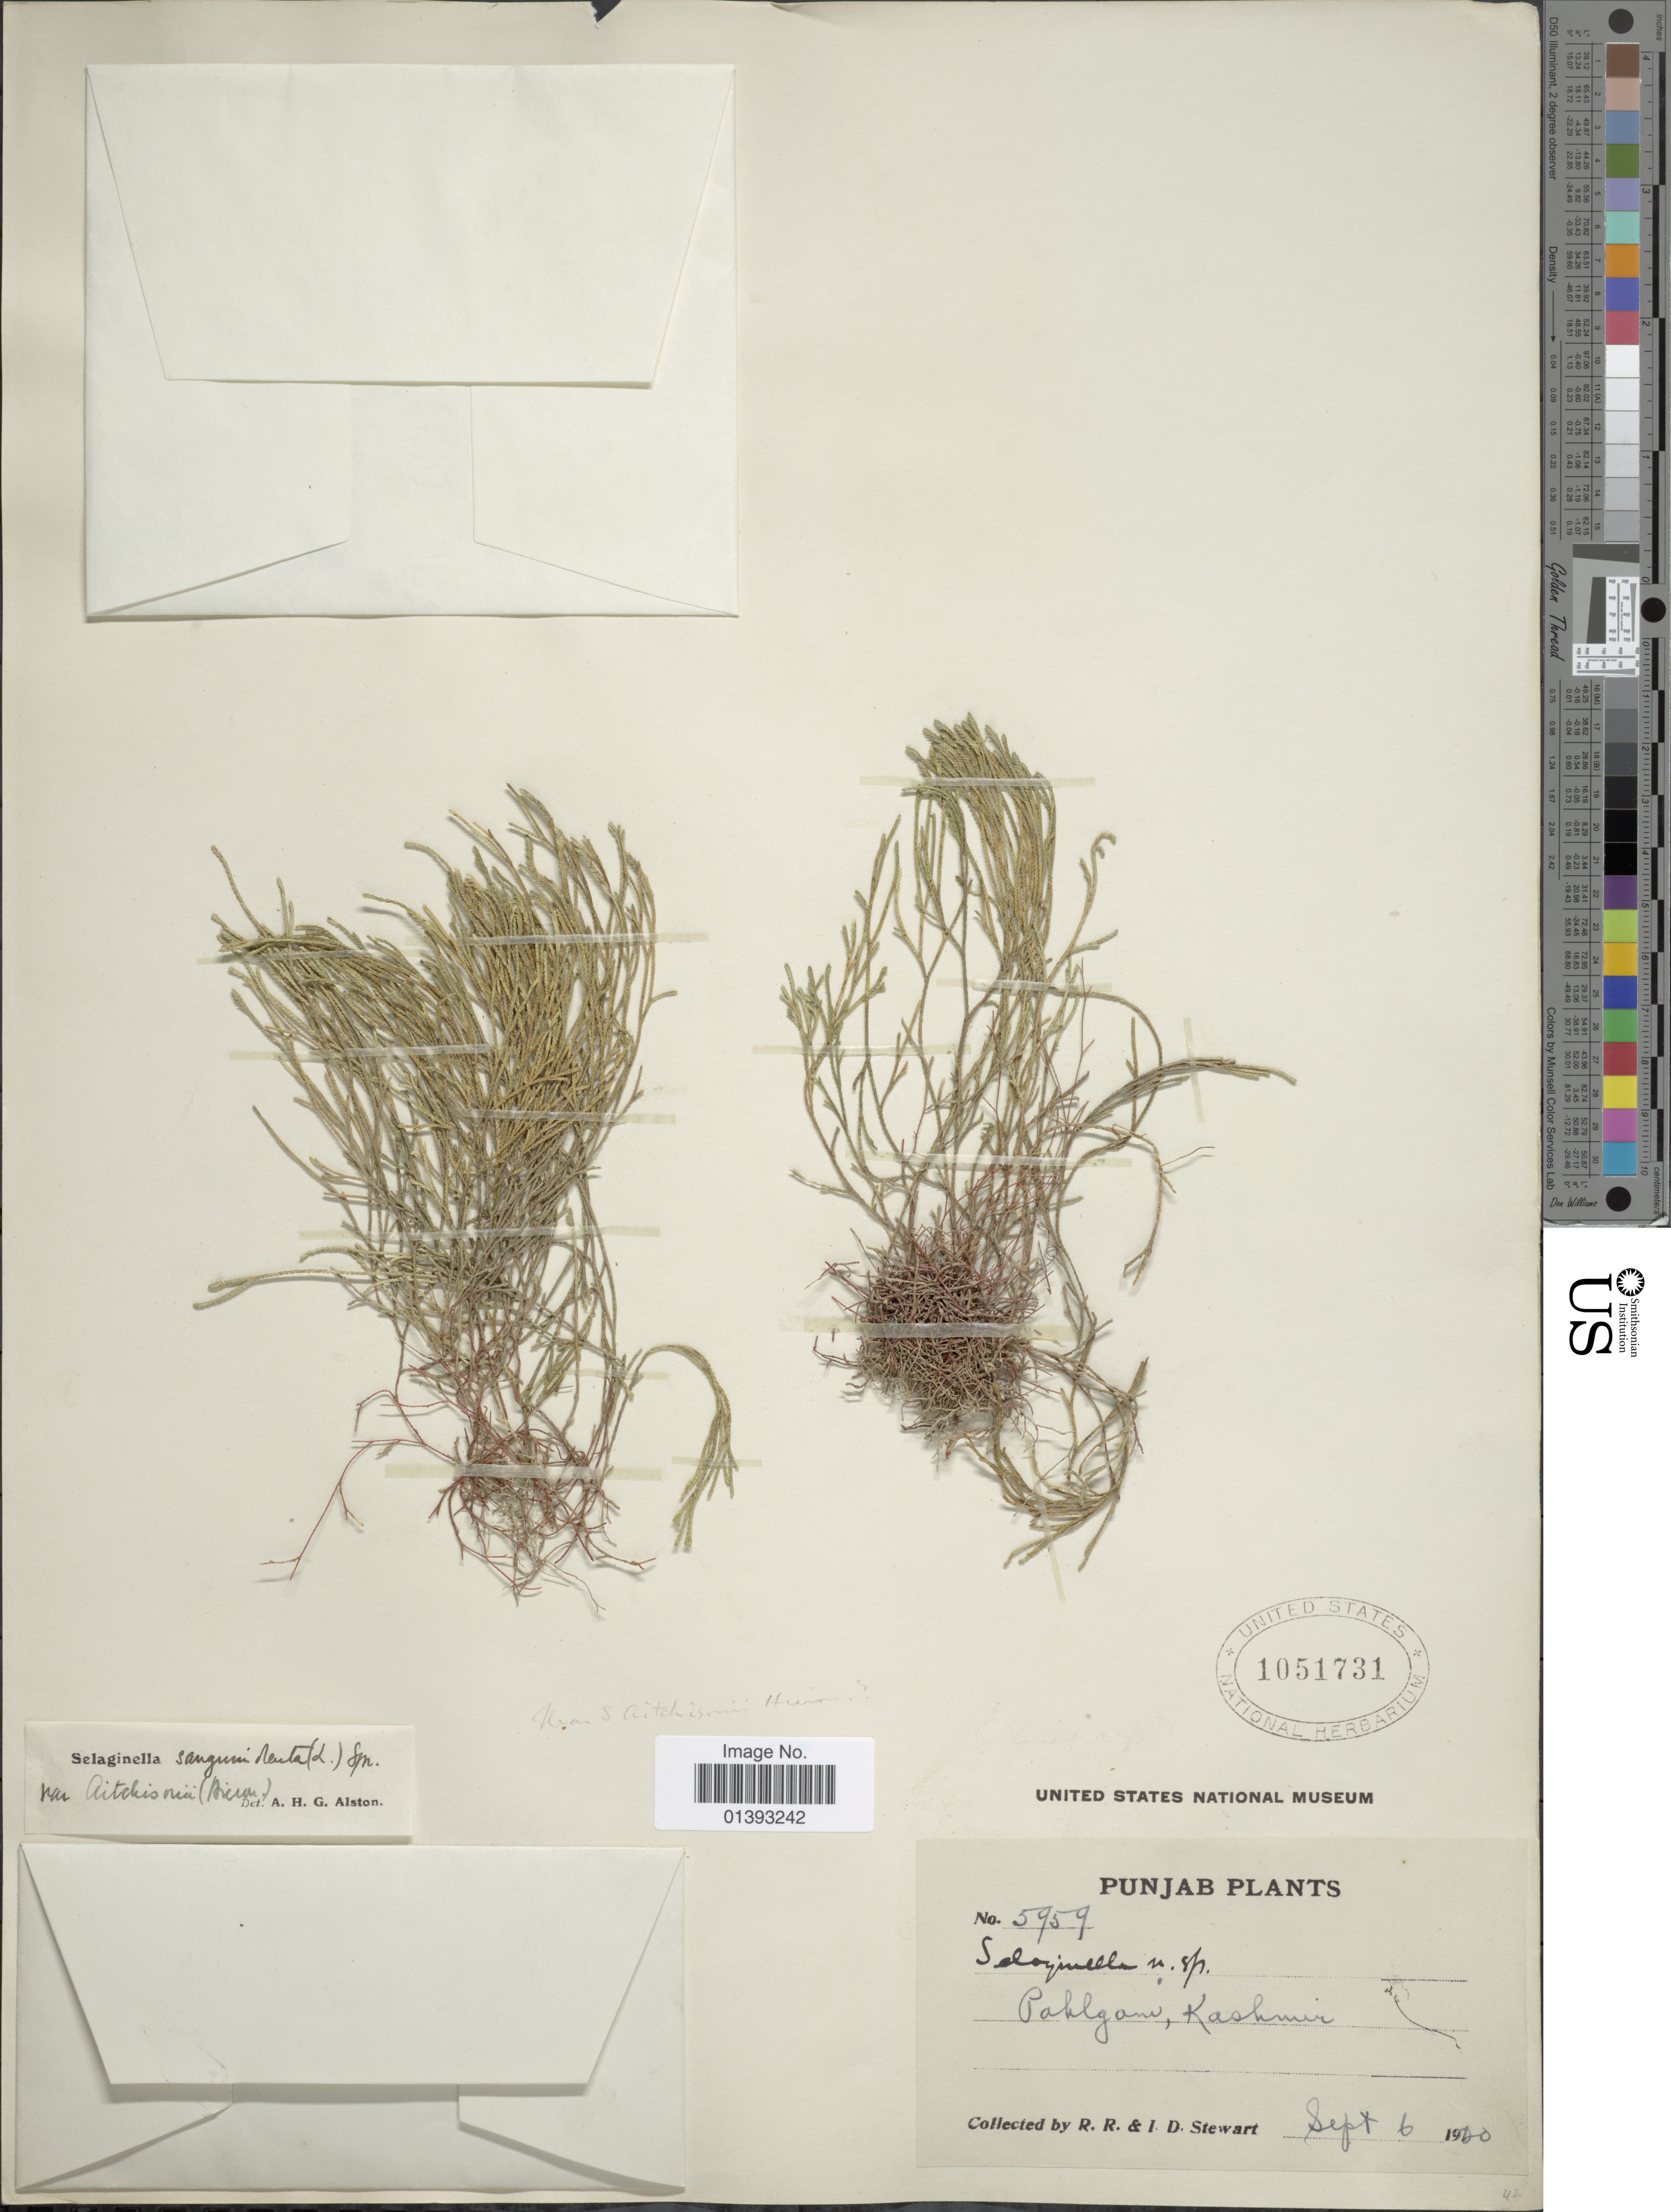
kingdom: Plantae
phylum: Tracheophyta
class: Lycopodiopsida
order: Selaginellales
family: Selaginellaceae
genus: Selaginella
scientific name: Selaginella sanguinolenta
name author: (L.) Spring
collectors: R. R. Stewart & I. Stewart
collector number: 5959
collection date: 1920-09-06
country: India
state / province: Punjab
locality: Paklgam, Kashmir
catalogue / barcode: US 1051731